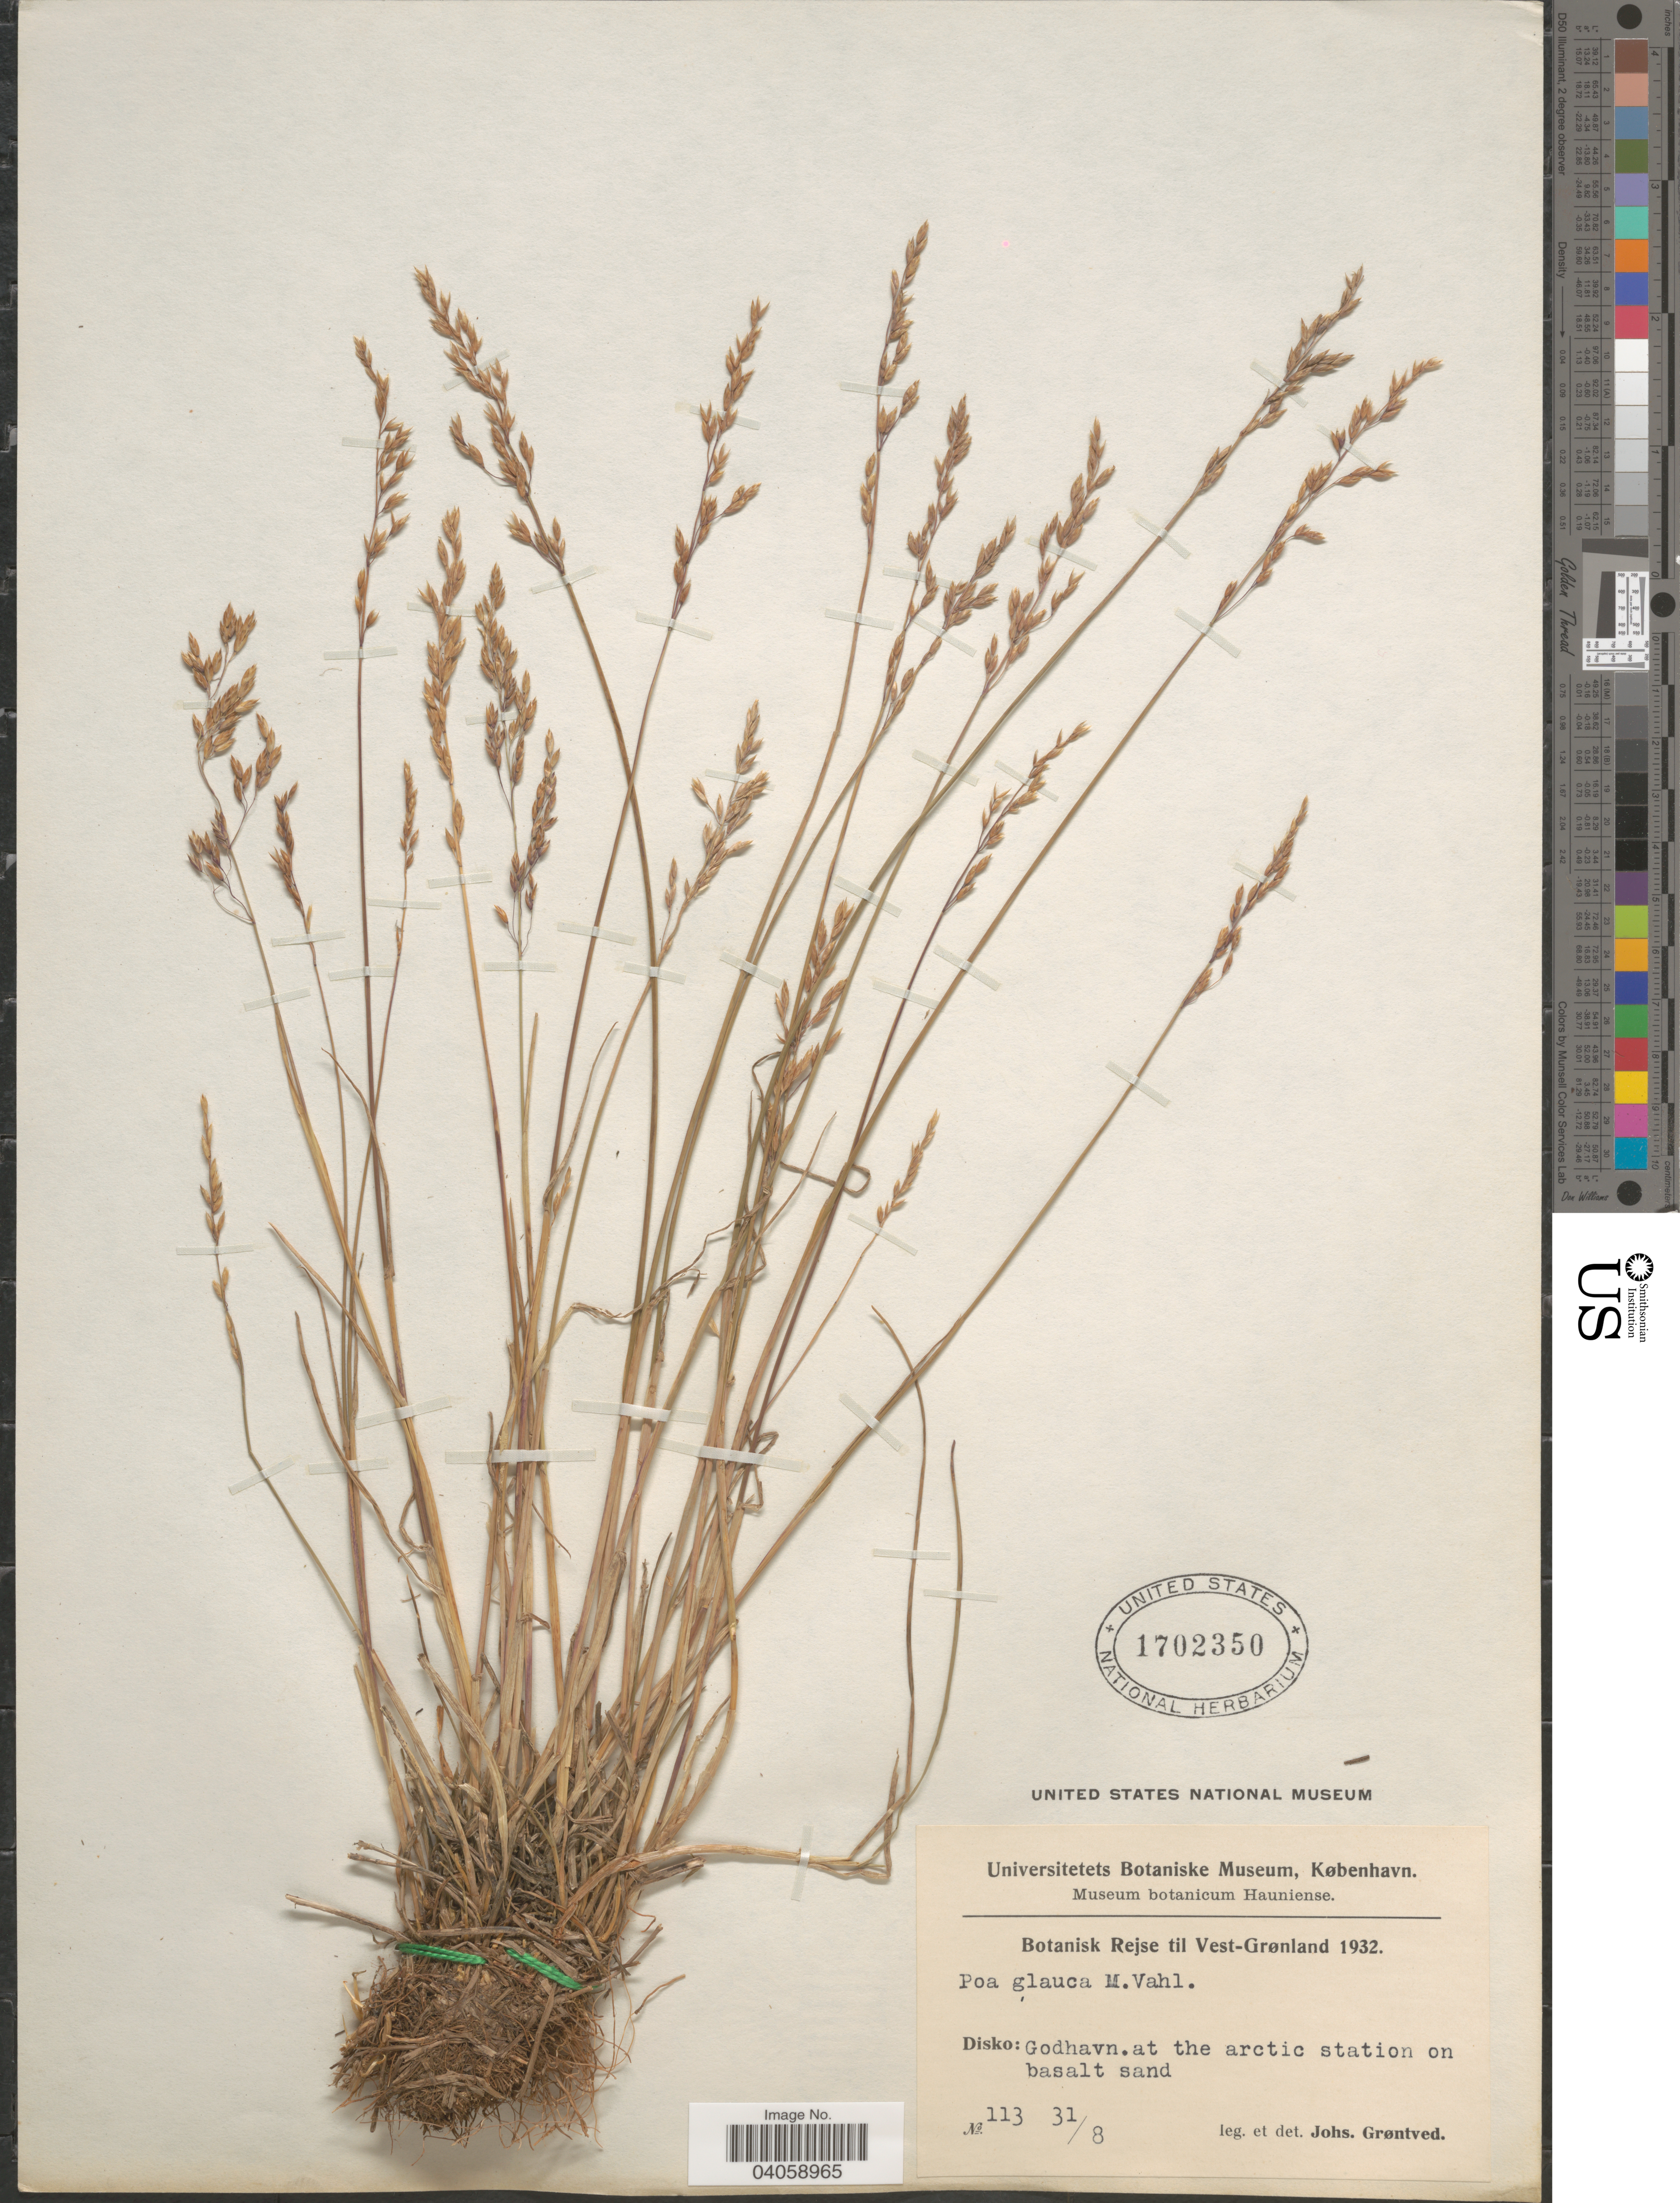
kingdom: Plantae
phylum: Tracheophyta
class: Liliopsida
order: Poales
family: Poaceae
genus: Poa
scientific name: Poa glauca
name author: Vahl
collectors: J. Grøntved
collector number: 113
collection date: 1932-08-31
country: Greenland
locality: Disko: Godhavn.at the arctic station on basalt sand.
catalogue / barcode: US 1702350